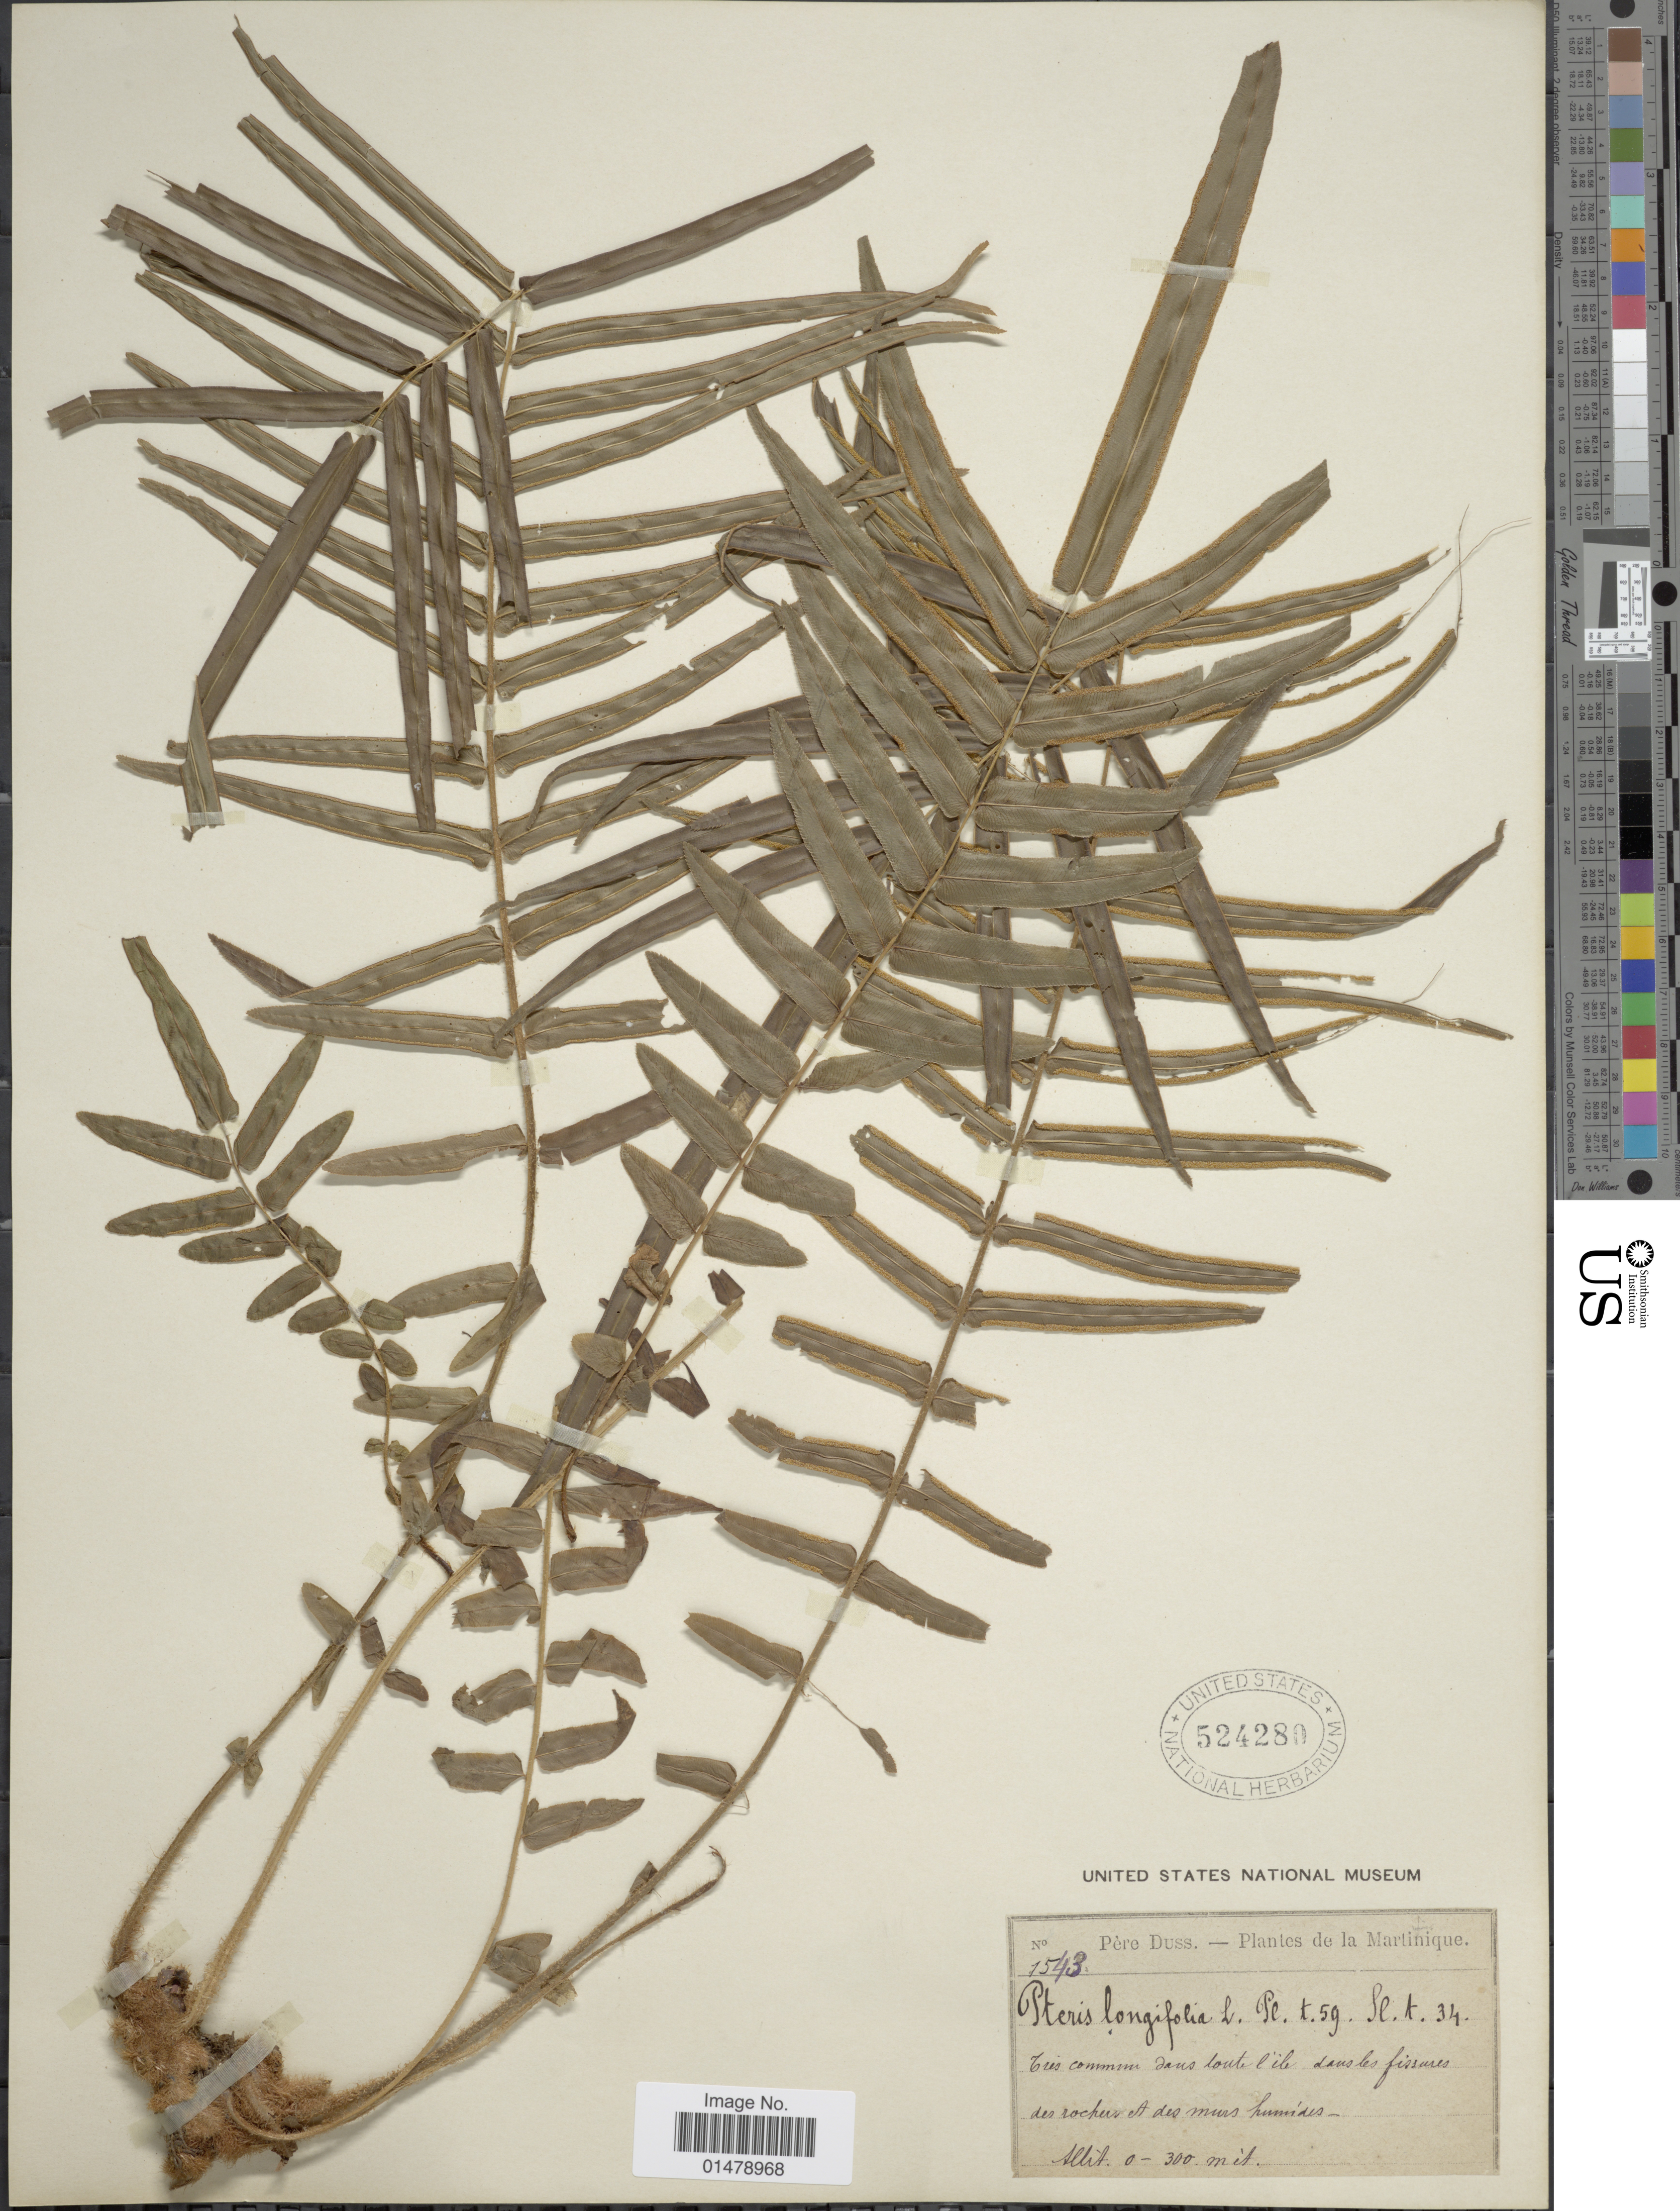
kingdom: Plantae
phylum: Tracheophyta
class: Polypodiopsida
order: Polypodiales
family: Pteridaceae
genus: Pteris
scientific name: Pteris vittata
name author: L.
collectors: Père Duss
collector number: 1543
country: Martinique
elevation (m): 300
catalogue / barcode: US 524280